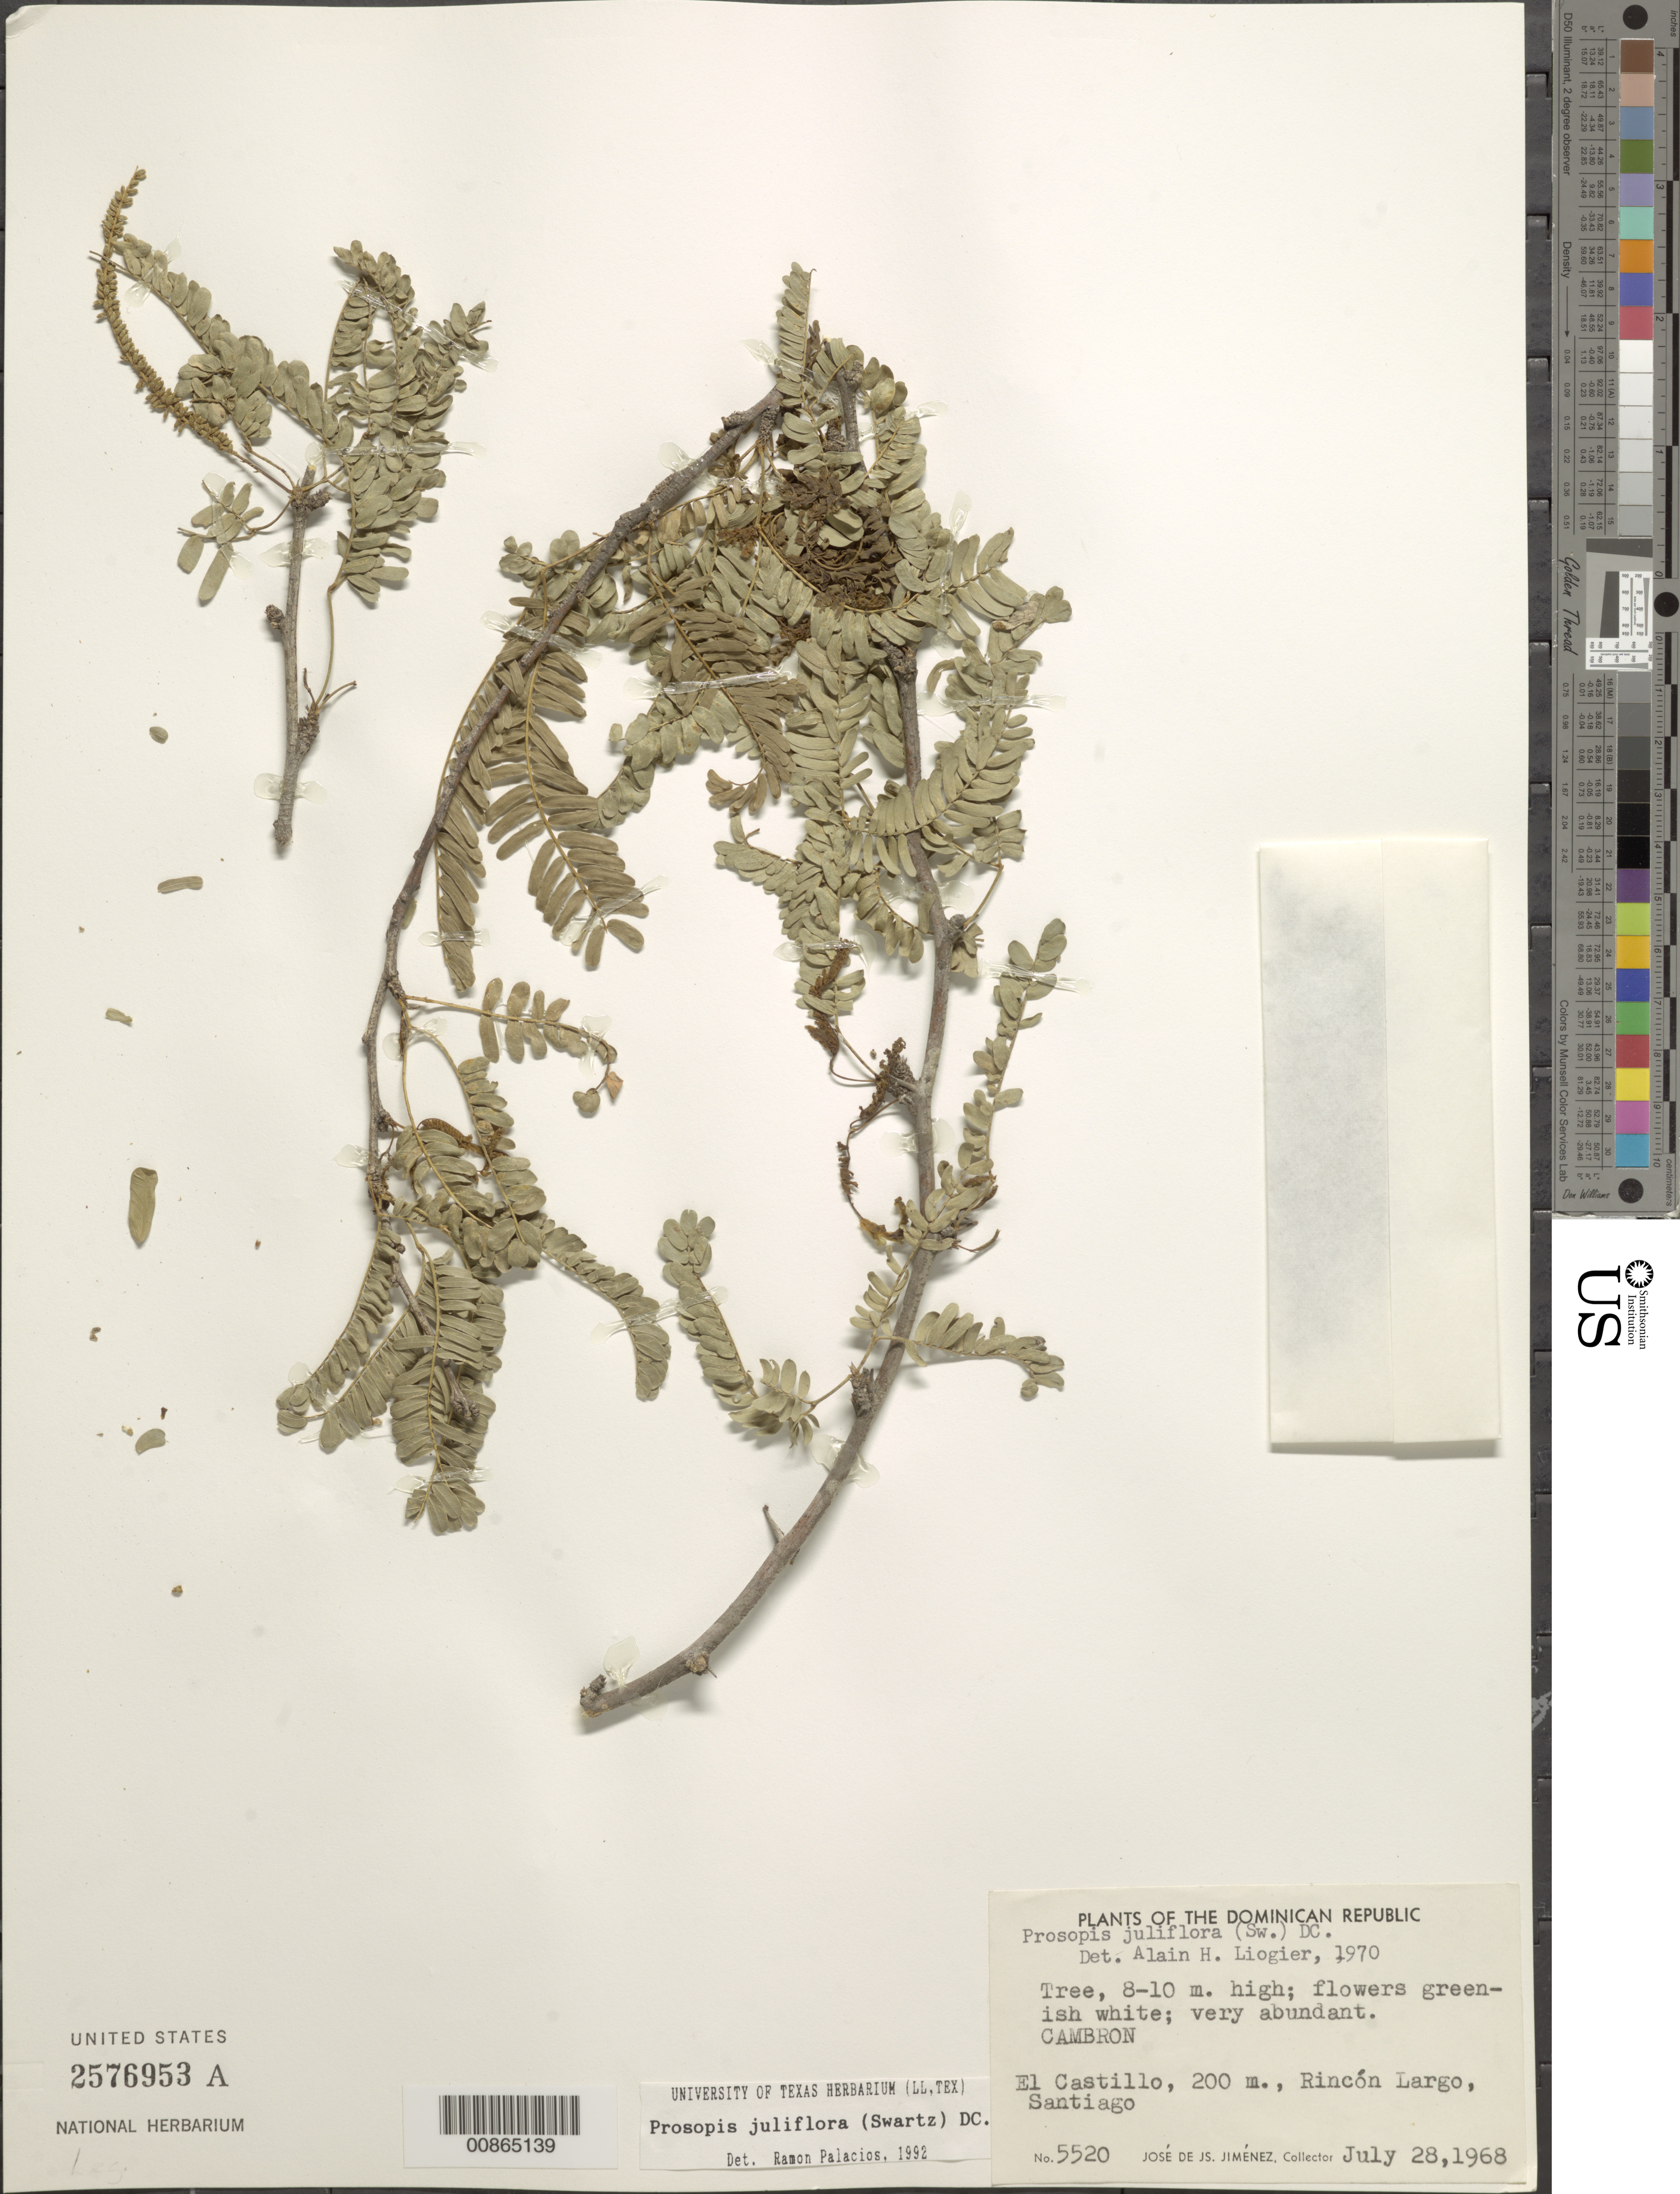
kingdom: Plantae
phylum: Tracheophyta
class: Magnoliopsida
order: Fabales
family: Fabaceae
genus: Neltuma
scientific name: Neltuma juliflora var. juliflora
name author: (Sw.) Raf.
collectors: J. J. Jiménez Almonte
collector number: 5520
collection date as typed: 28 Jul 1968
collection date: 1968-07-28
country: Dominican Republic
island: Hispaniola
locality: El Castillo, Rincón Largo, Santiago.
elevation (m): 200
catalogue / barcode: US 2576953A